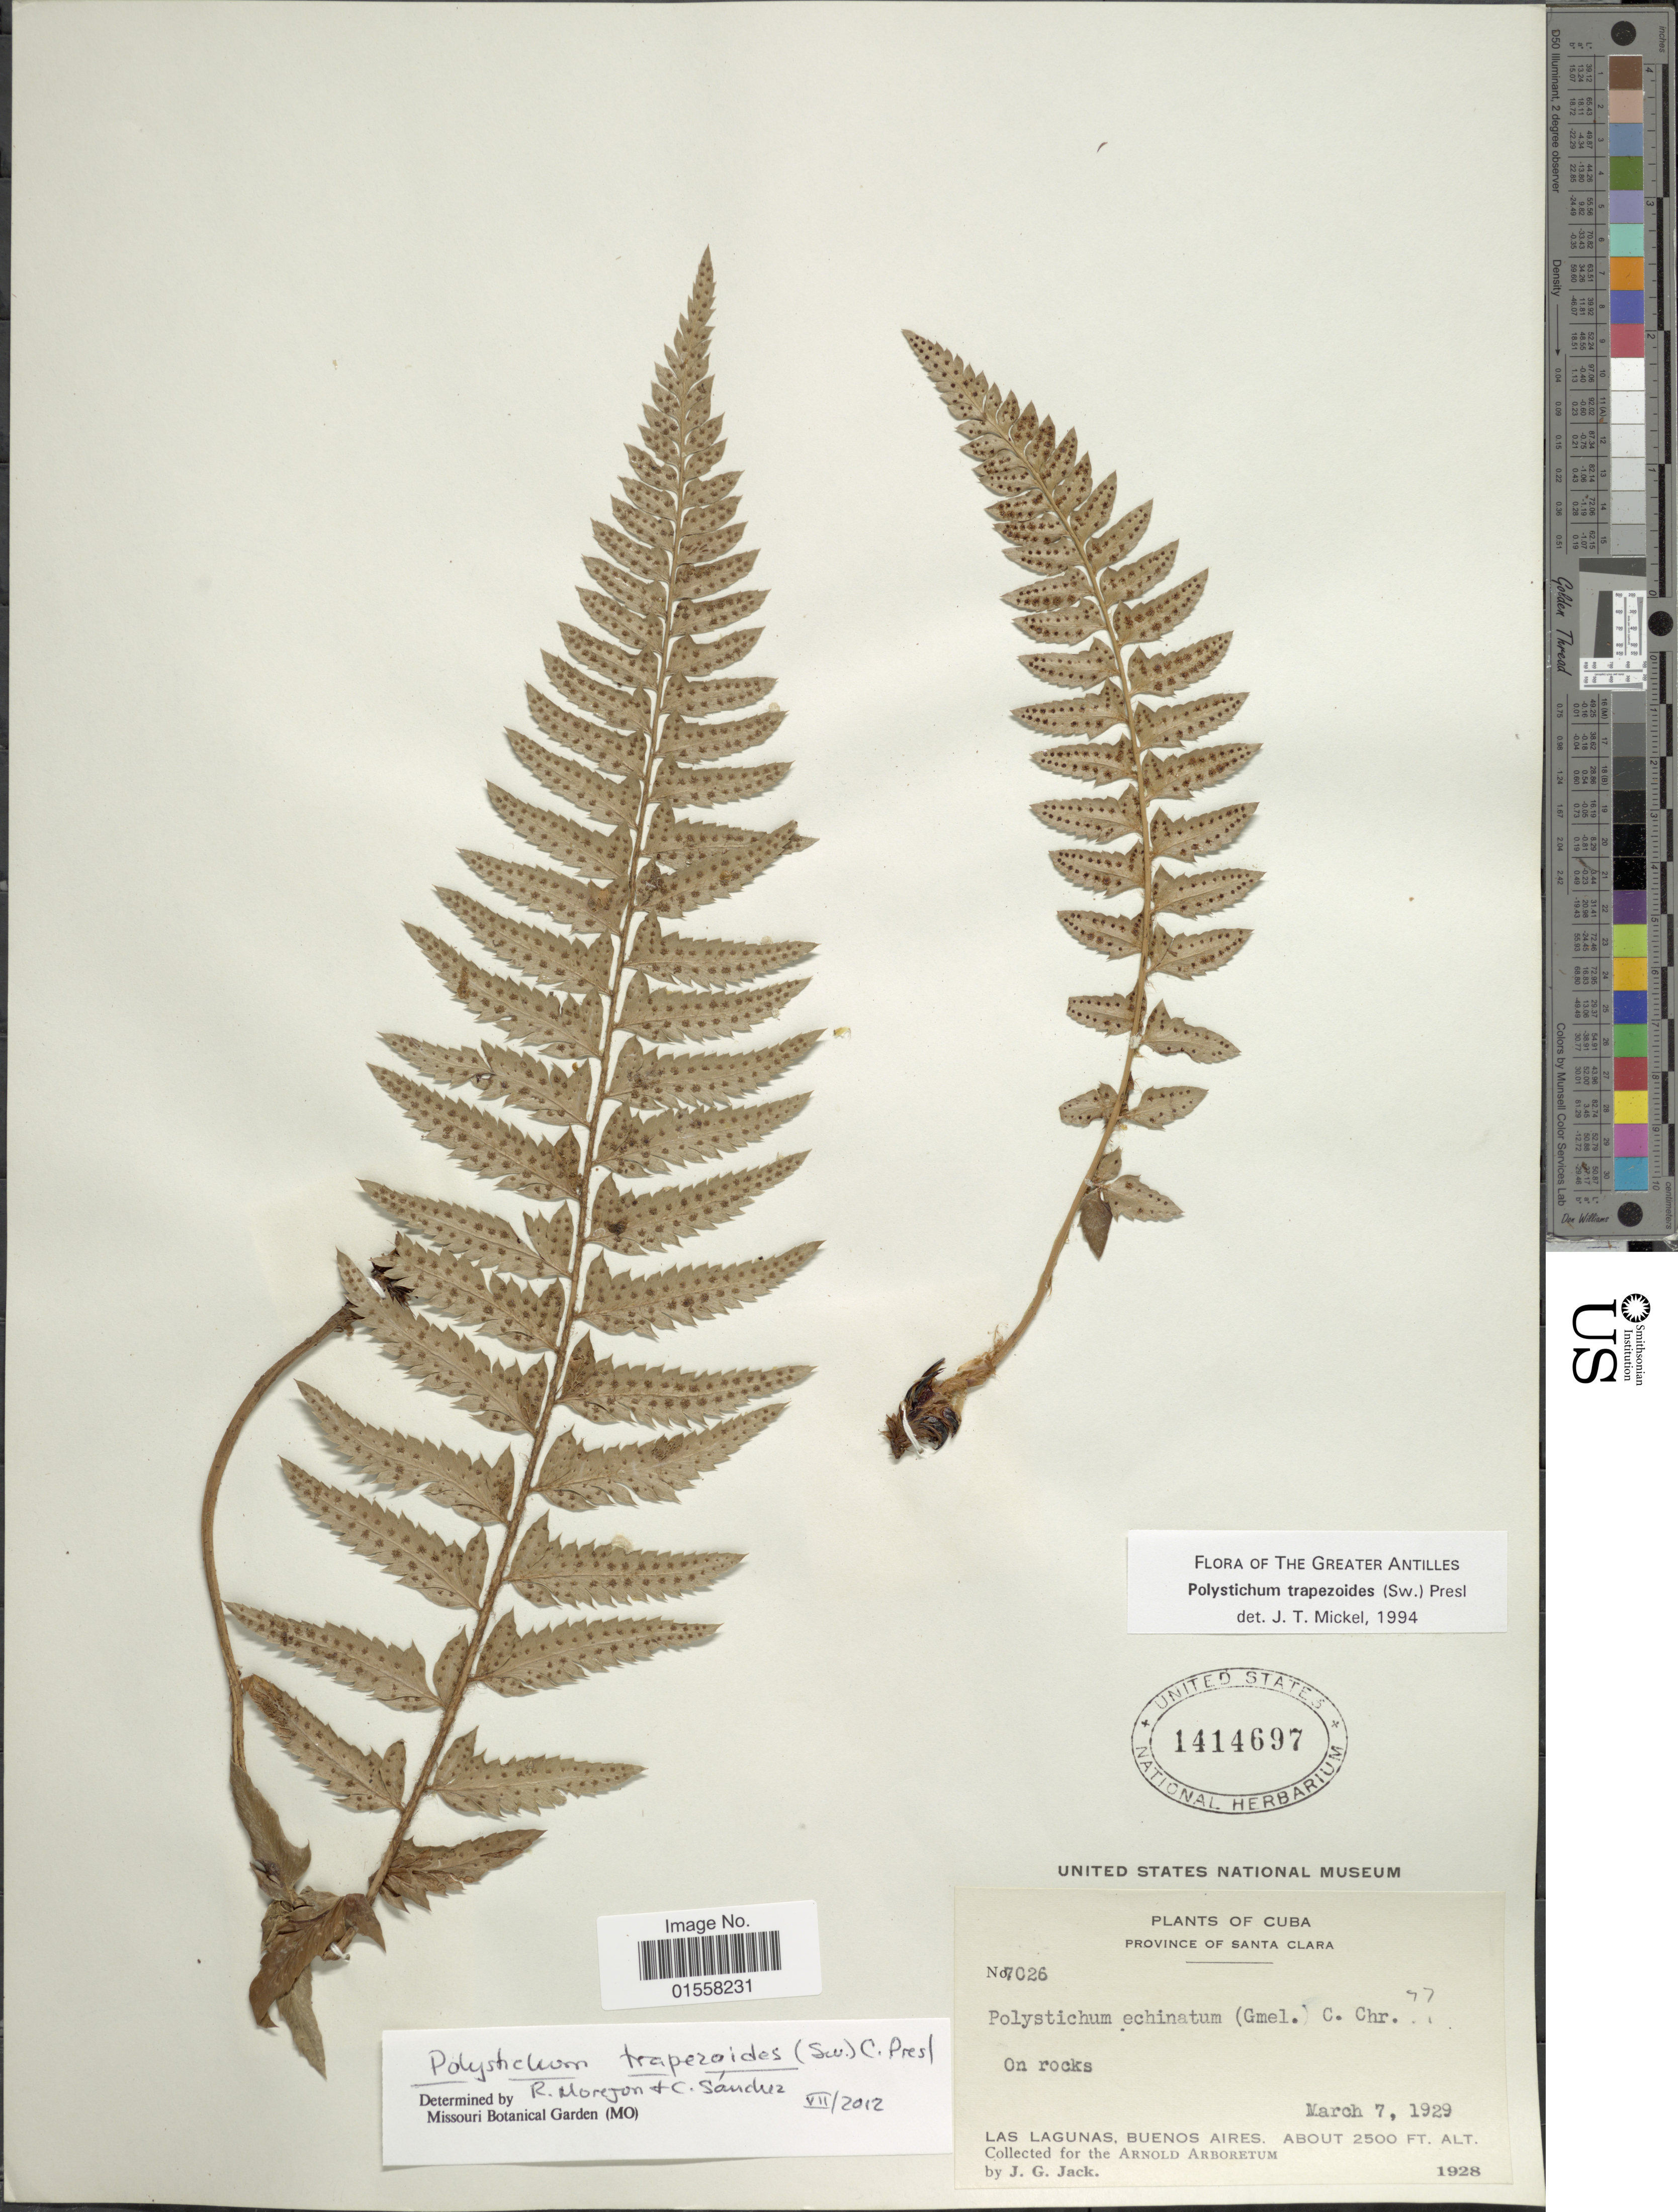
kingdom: Plantae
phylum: Tracheophyta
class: Polypodiopsida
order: Polypodiales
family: Dryopteridaceae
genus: Polystichum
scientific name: Polystichum trapezoides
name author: (Sw.) C. Presl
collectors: J. G. Jack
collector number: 7026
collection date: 1929-03-07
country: Cuba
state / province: Las Villas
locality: Cuba, Province of Santa Clara, Las Lagunas, Buenos Aires.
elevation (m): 762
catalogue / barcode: US 1414697